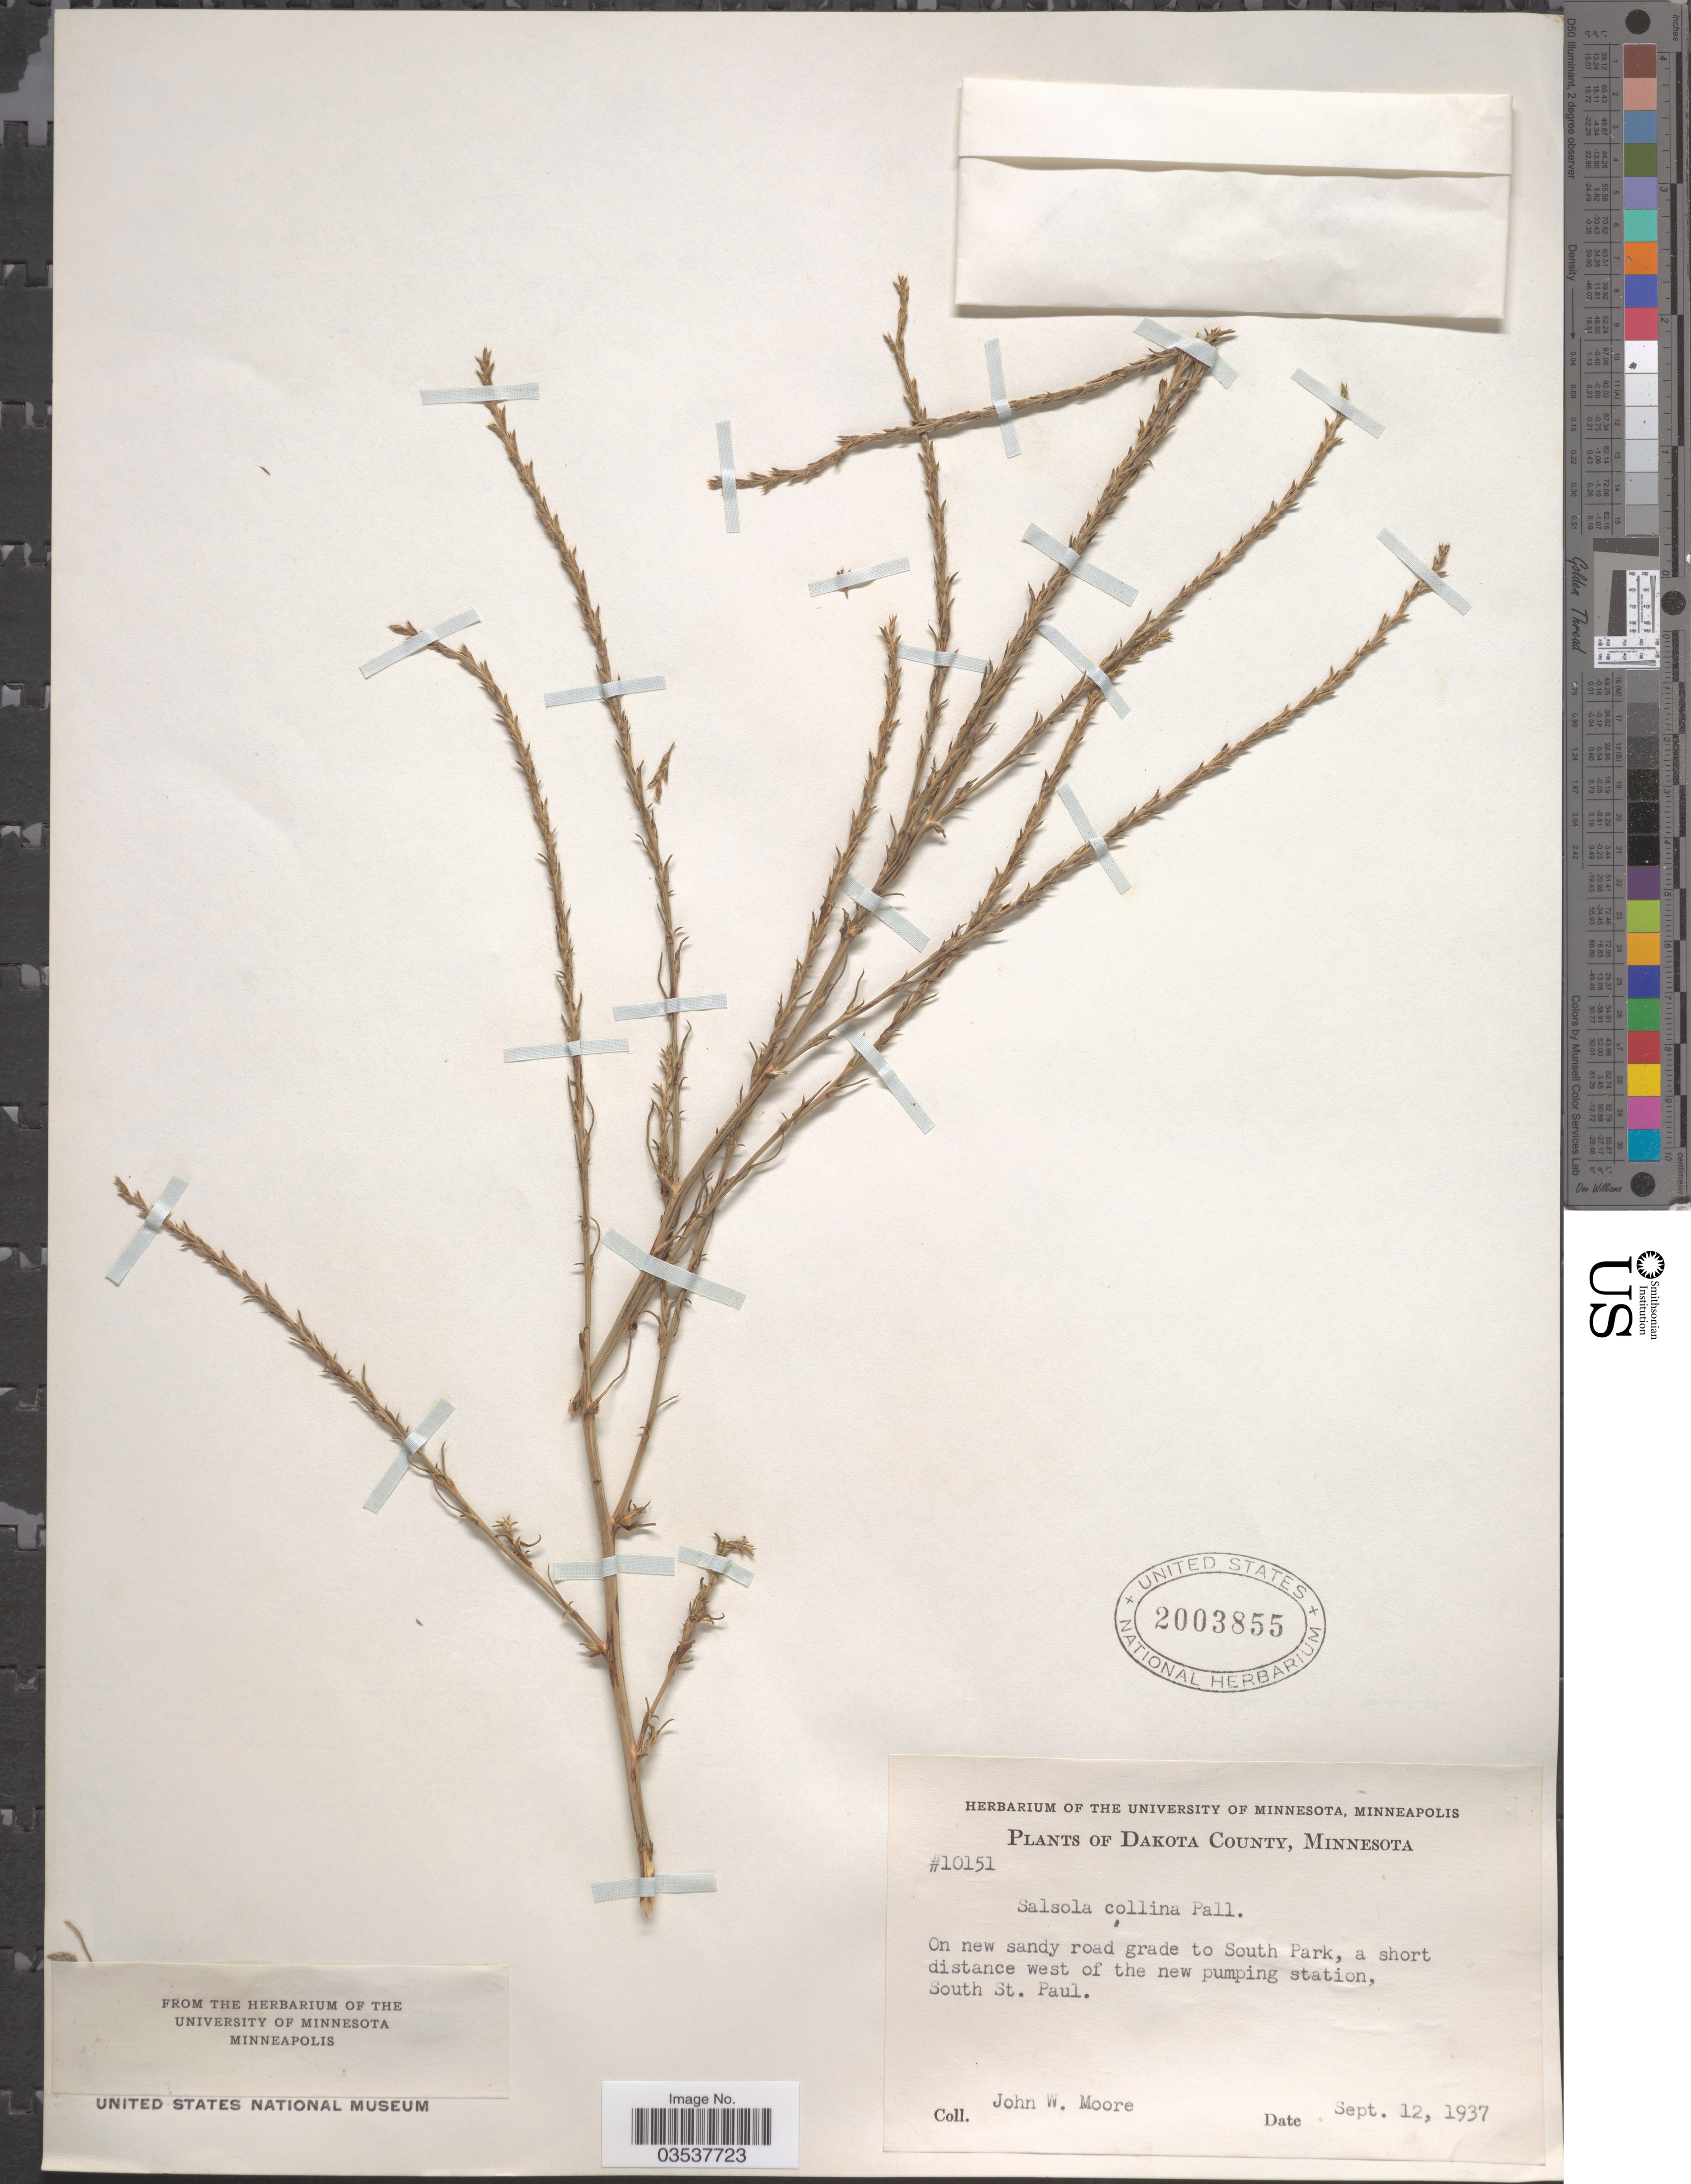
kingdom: Plantae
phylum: Tracheophyta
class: Magnoliopsida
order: Caryophyllales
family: Amaranthaceae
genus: Salsola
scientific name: Salsola collina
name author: Pall.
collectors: J. Moore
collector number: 10151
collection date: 1937-09-12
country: United States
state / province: Minnesota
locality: Dakota County. On new sandy road grade to South Park, a short distance west of the new pumping station, South St. Paul.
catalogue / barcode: US 2003855